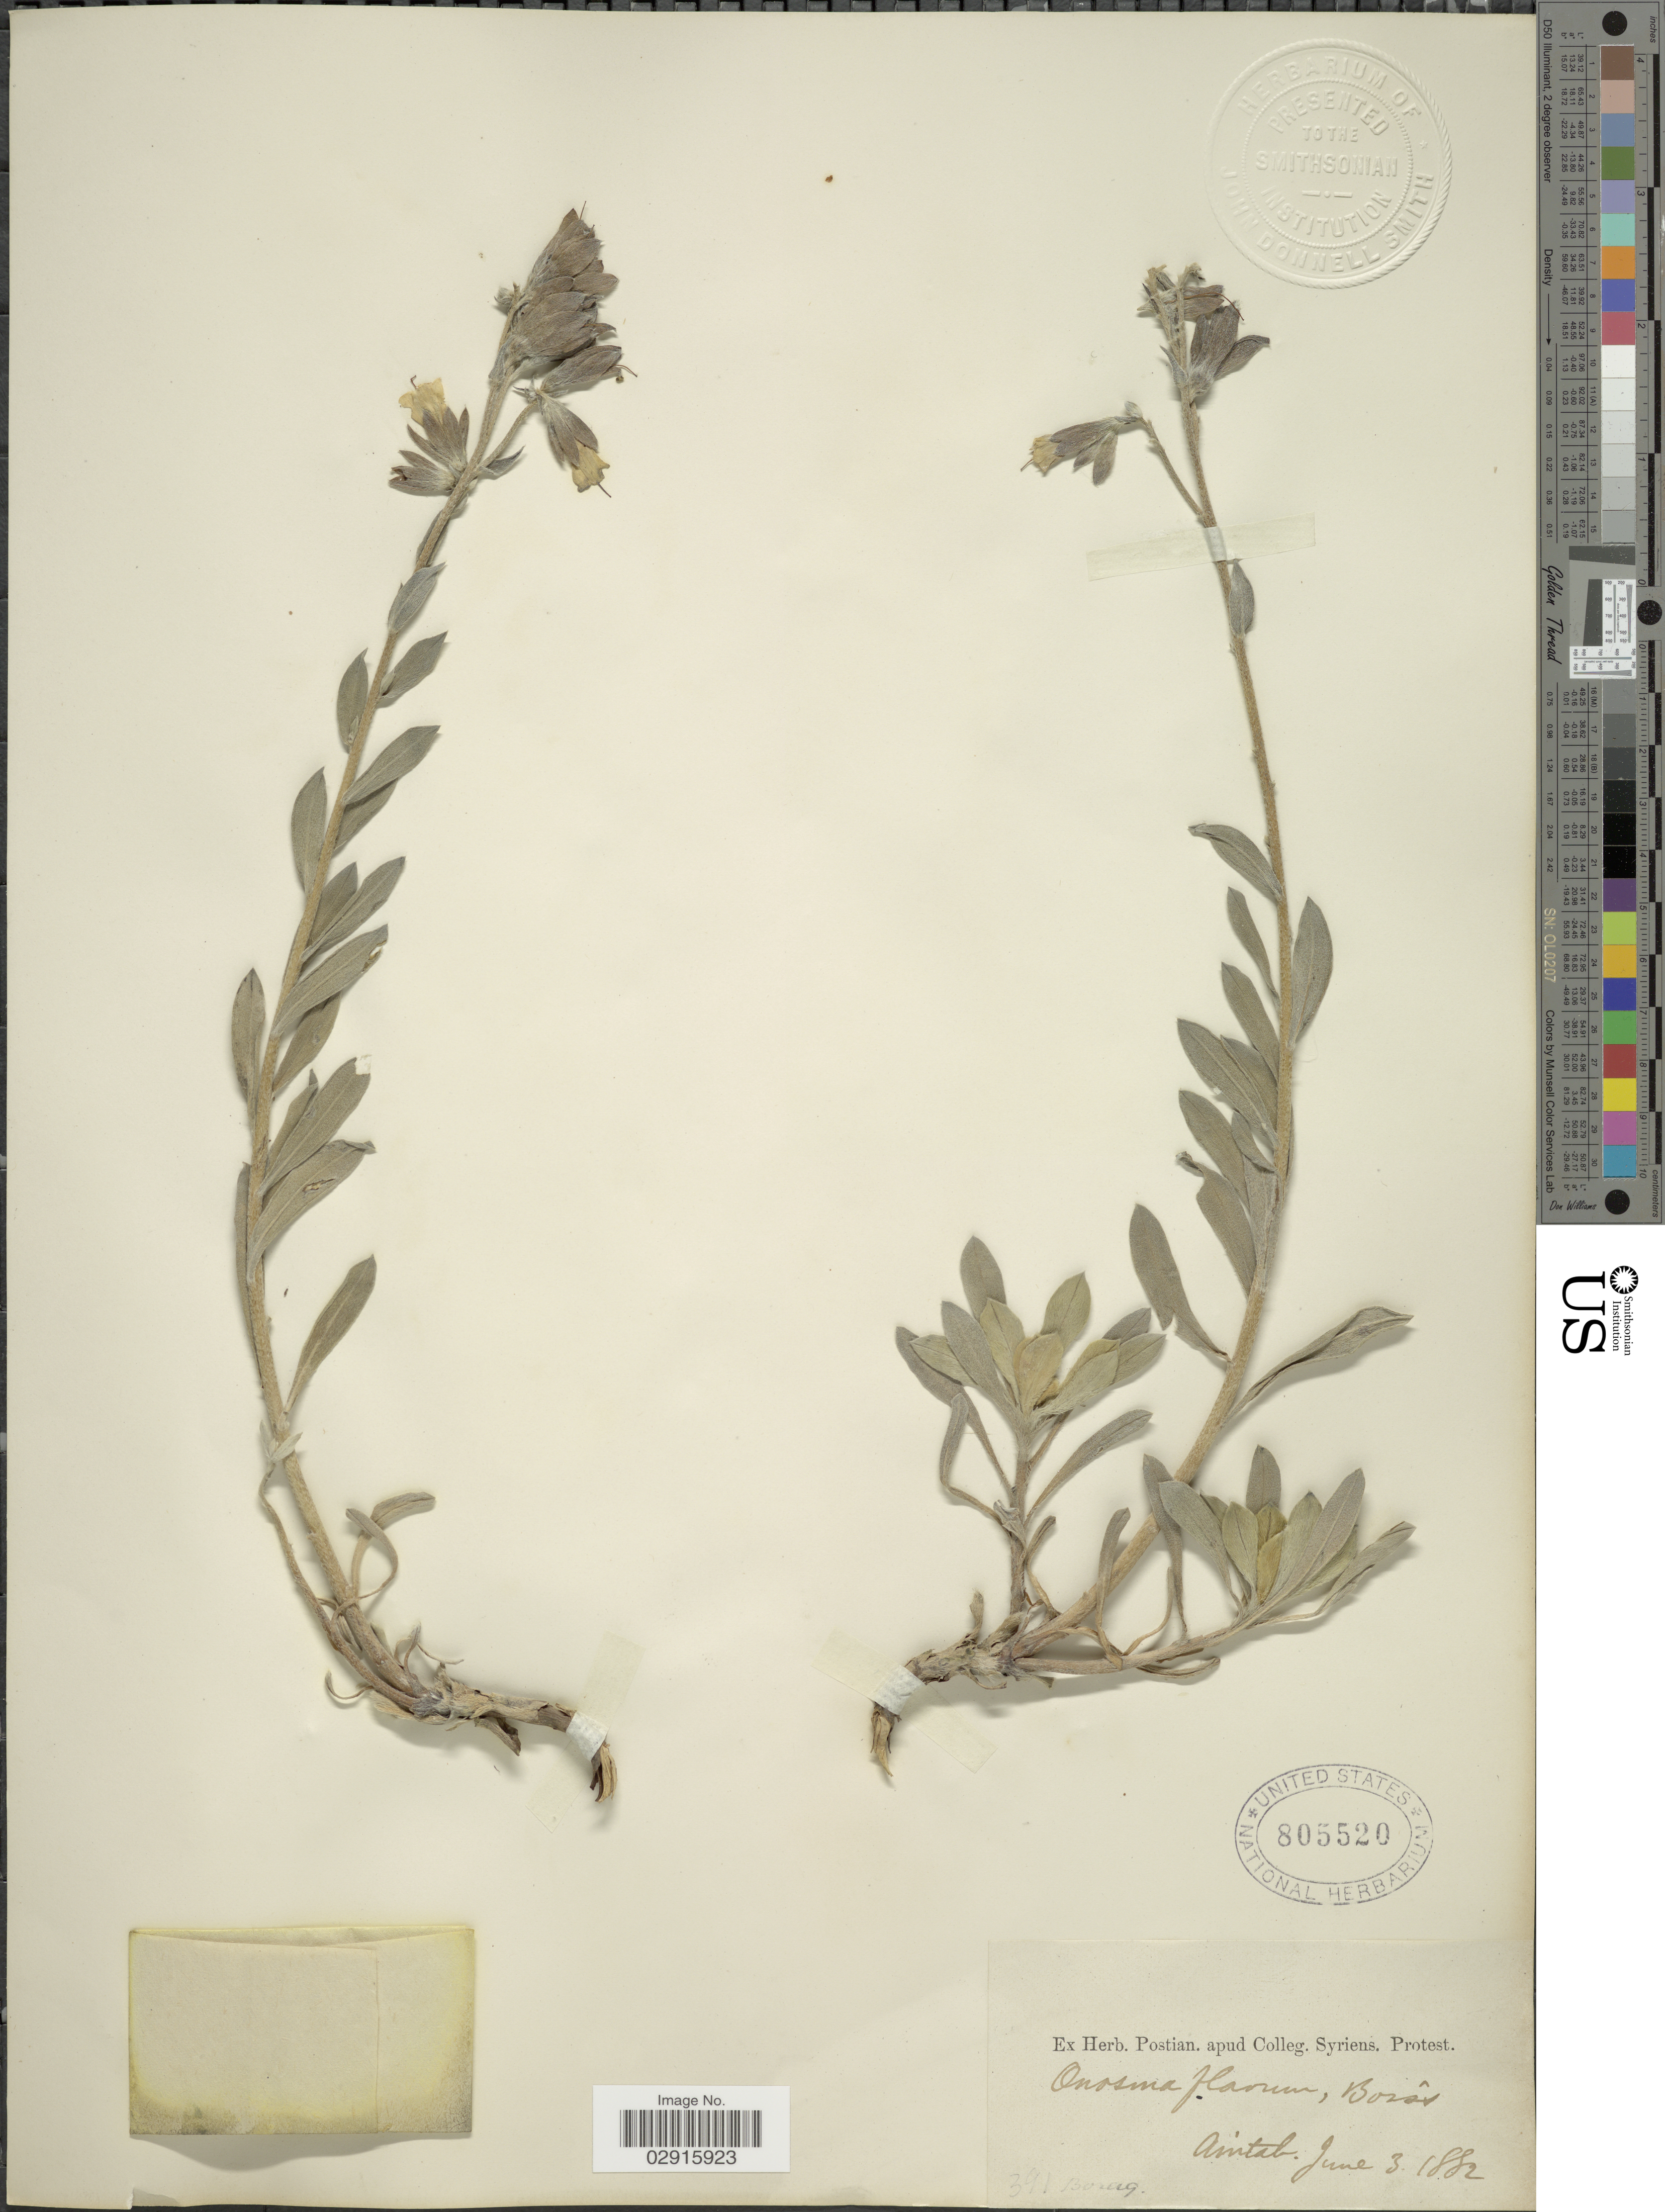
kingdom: Plantae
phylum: Tracheophyta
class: Magnoliopsida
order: Boraginales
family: Boraginaceae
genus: Onosma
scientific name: Onosma flava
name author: Vatke ex Boiss.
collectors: ex herb. Postian. apud Colleg. Syriens. Protest. USE "Fannie P. A. Shepard" (10308853) AS PRIMARY COLLECTOR INSTEAD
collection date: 1882-06-03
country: Turkey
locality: Aintab.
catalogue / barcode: US 805520